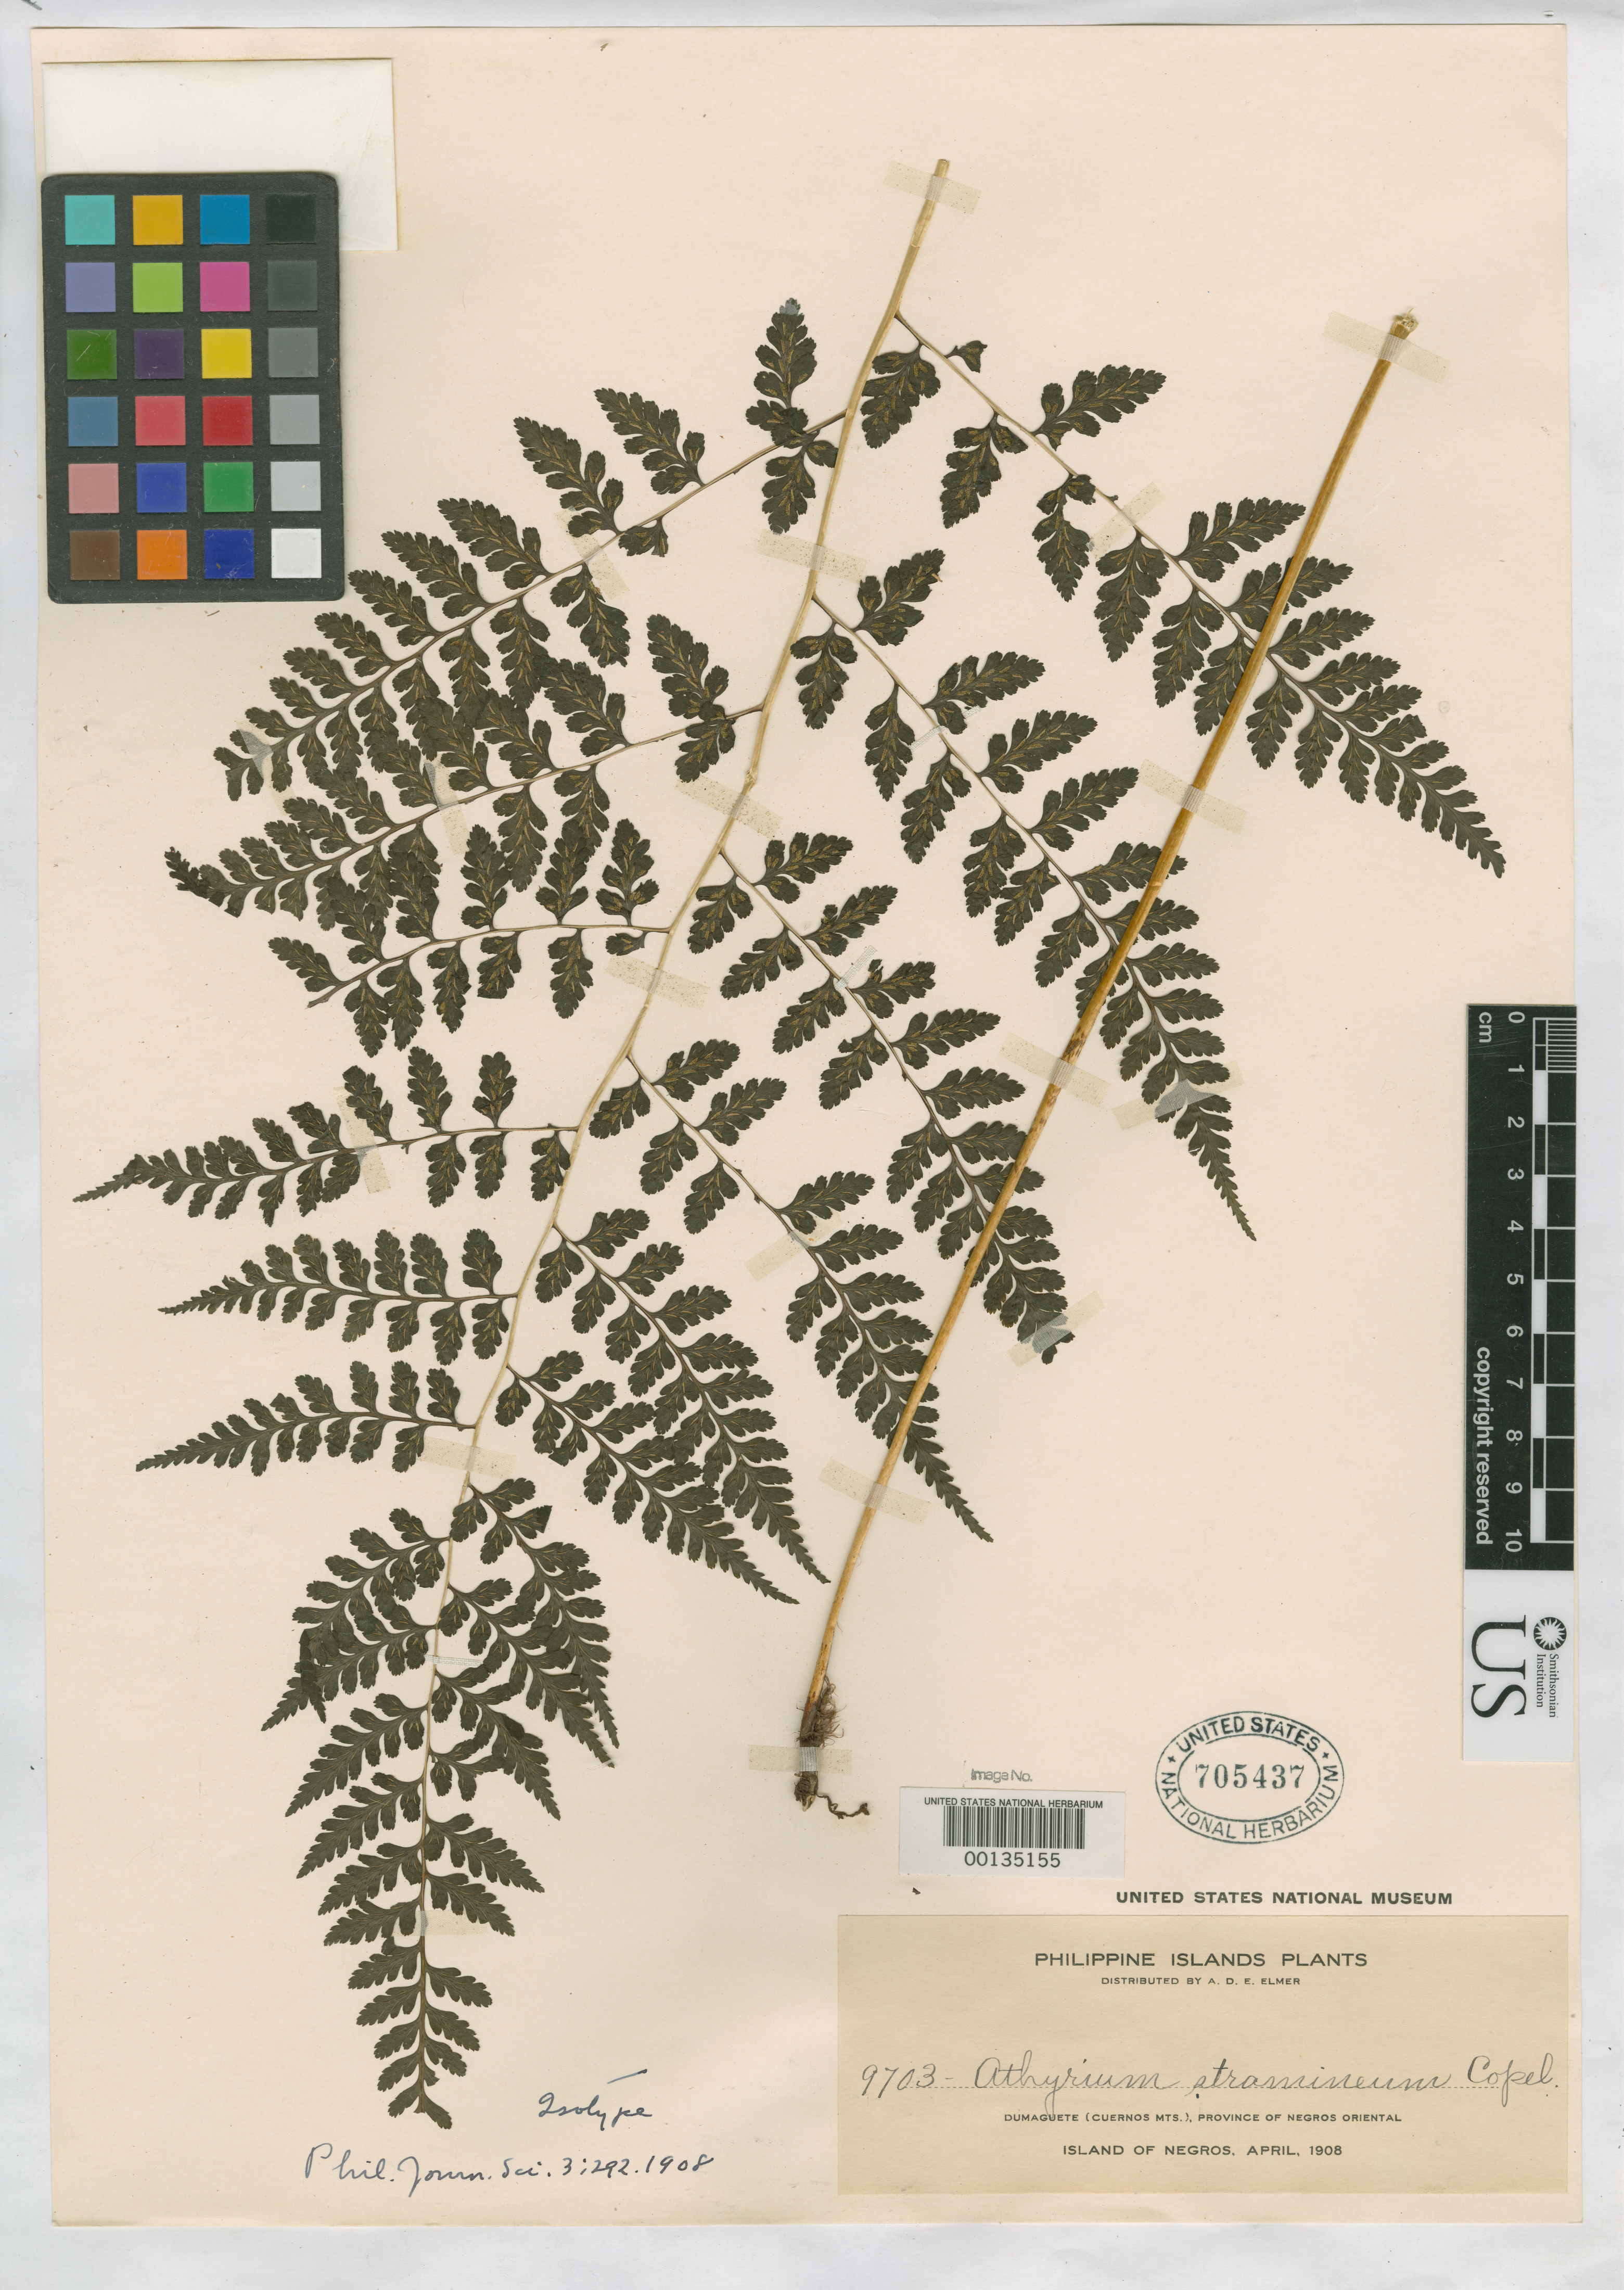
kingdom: Plantae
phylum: Tracheophyta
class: Polypodiopsida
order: Polypodiales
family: Athyriaceae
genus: Athyrium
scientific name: Athyrium stramineum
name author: Copel.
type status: Isotype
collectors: A. D. E. Elmer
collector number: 9703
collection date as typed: Apr 1908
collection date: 1908-04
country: Philippines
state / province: Central Visayas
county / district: Negros Oriental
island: Negros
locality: Dumaguete, Cuernos Mountains.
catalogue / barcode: US 705437